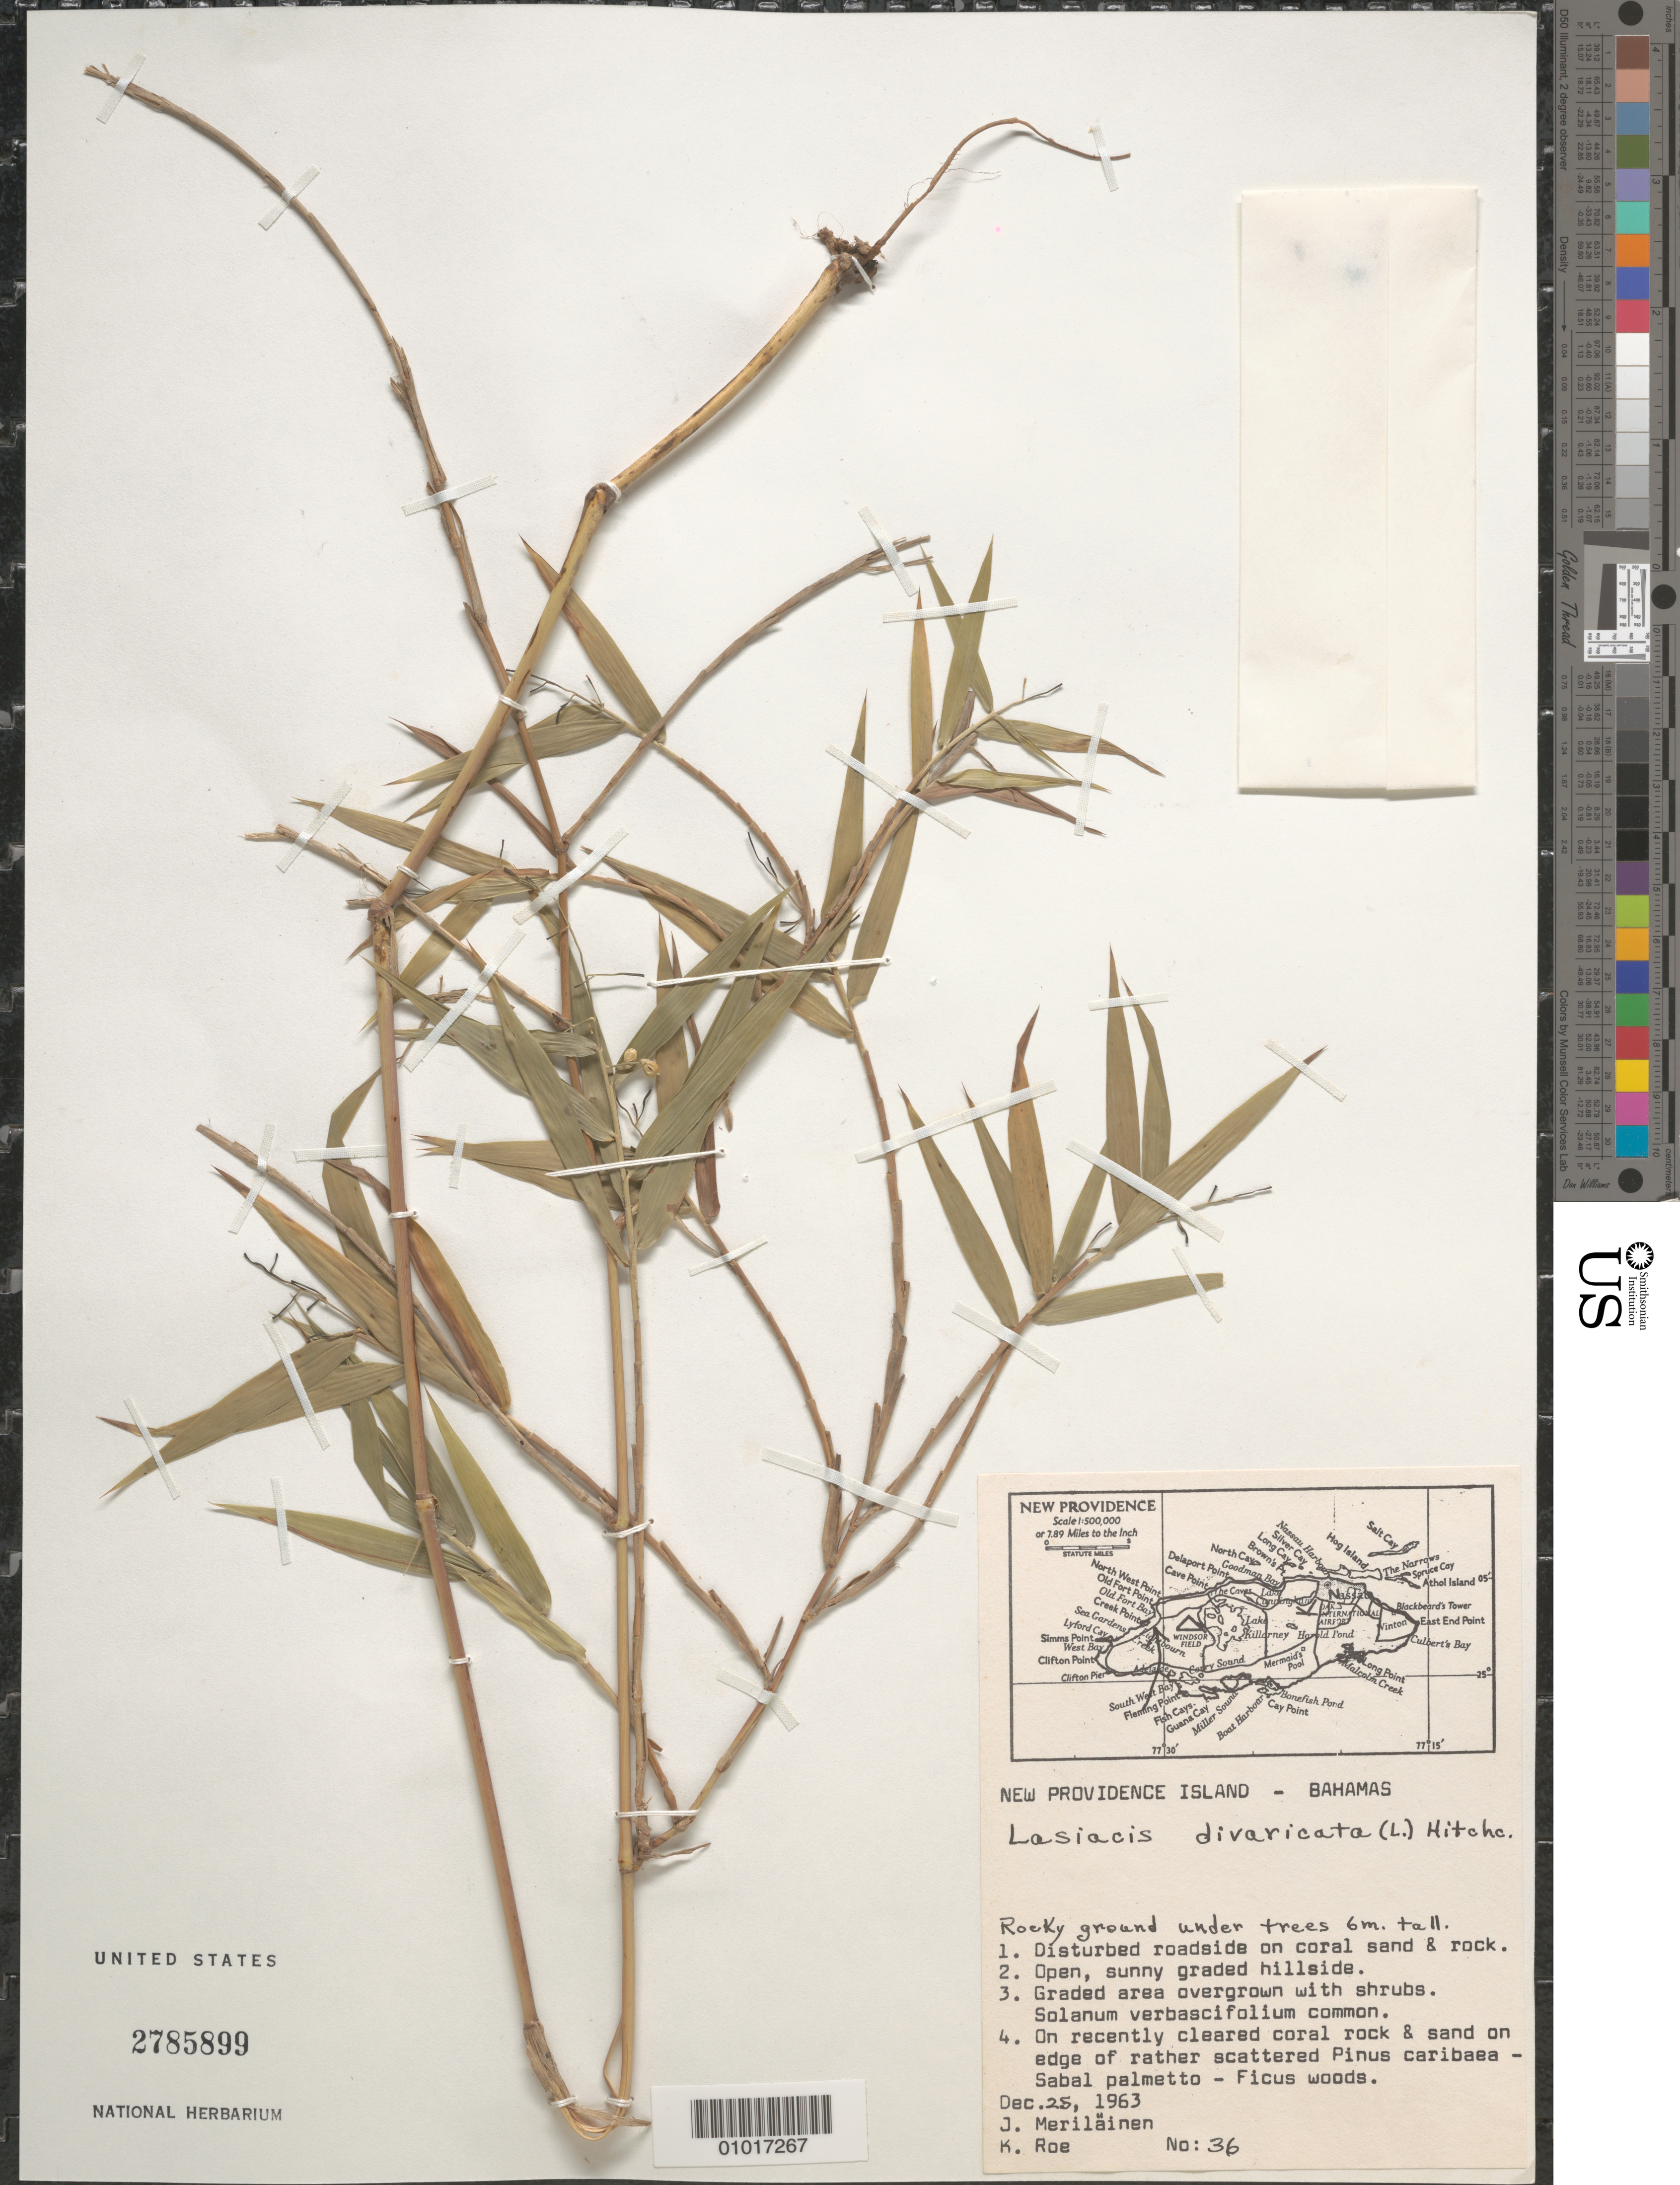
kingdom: Plantae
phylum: Tracheophyta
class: Liliopsida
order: Poales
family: Poaceae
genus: Lasiacis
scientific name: Lasiacis divaricata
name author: (L.) Hitchc.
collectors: K. Roe & J. Merilainen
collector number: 36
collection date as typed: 25 Dec 1963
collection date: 1963-12-25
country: Bahamas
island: New Providence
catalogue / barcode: US 2785899